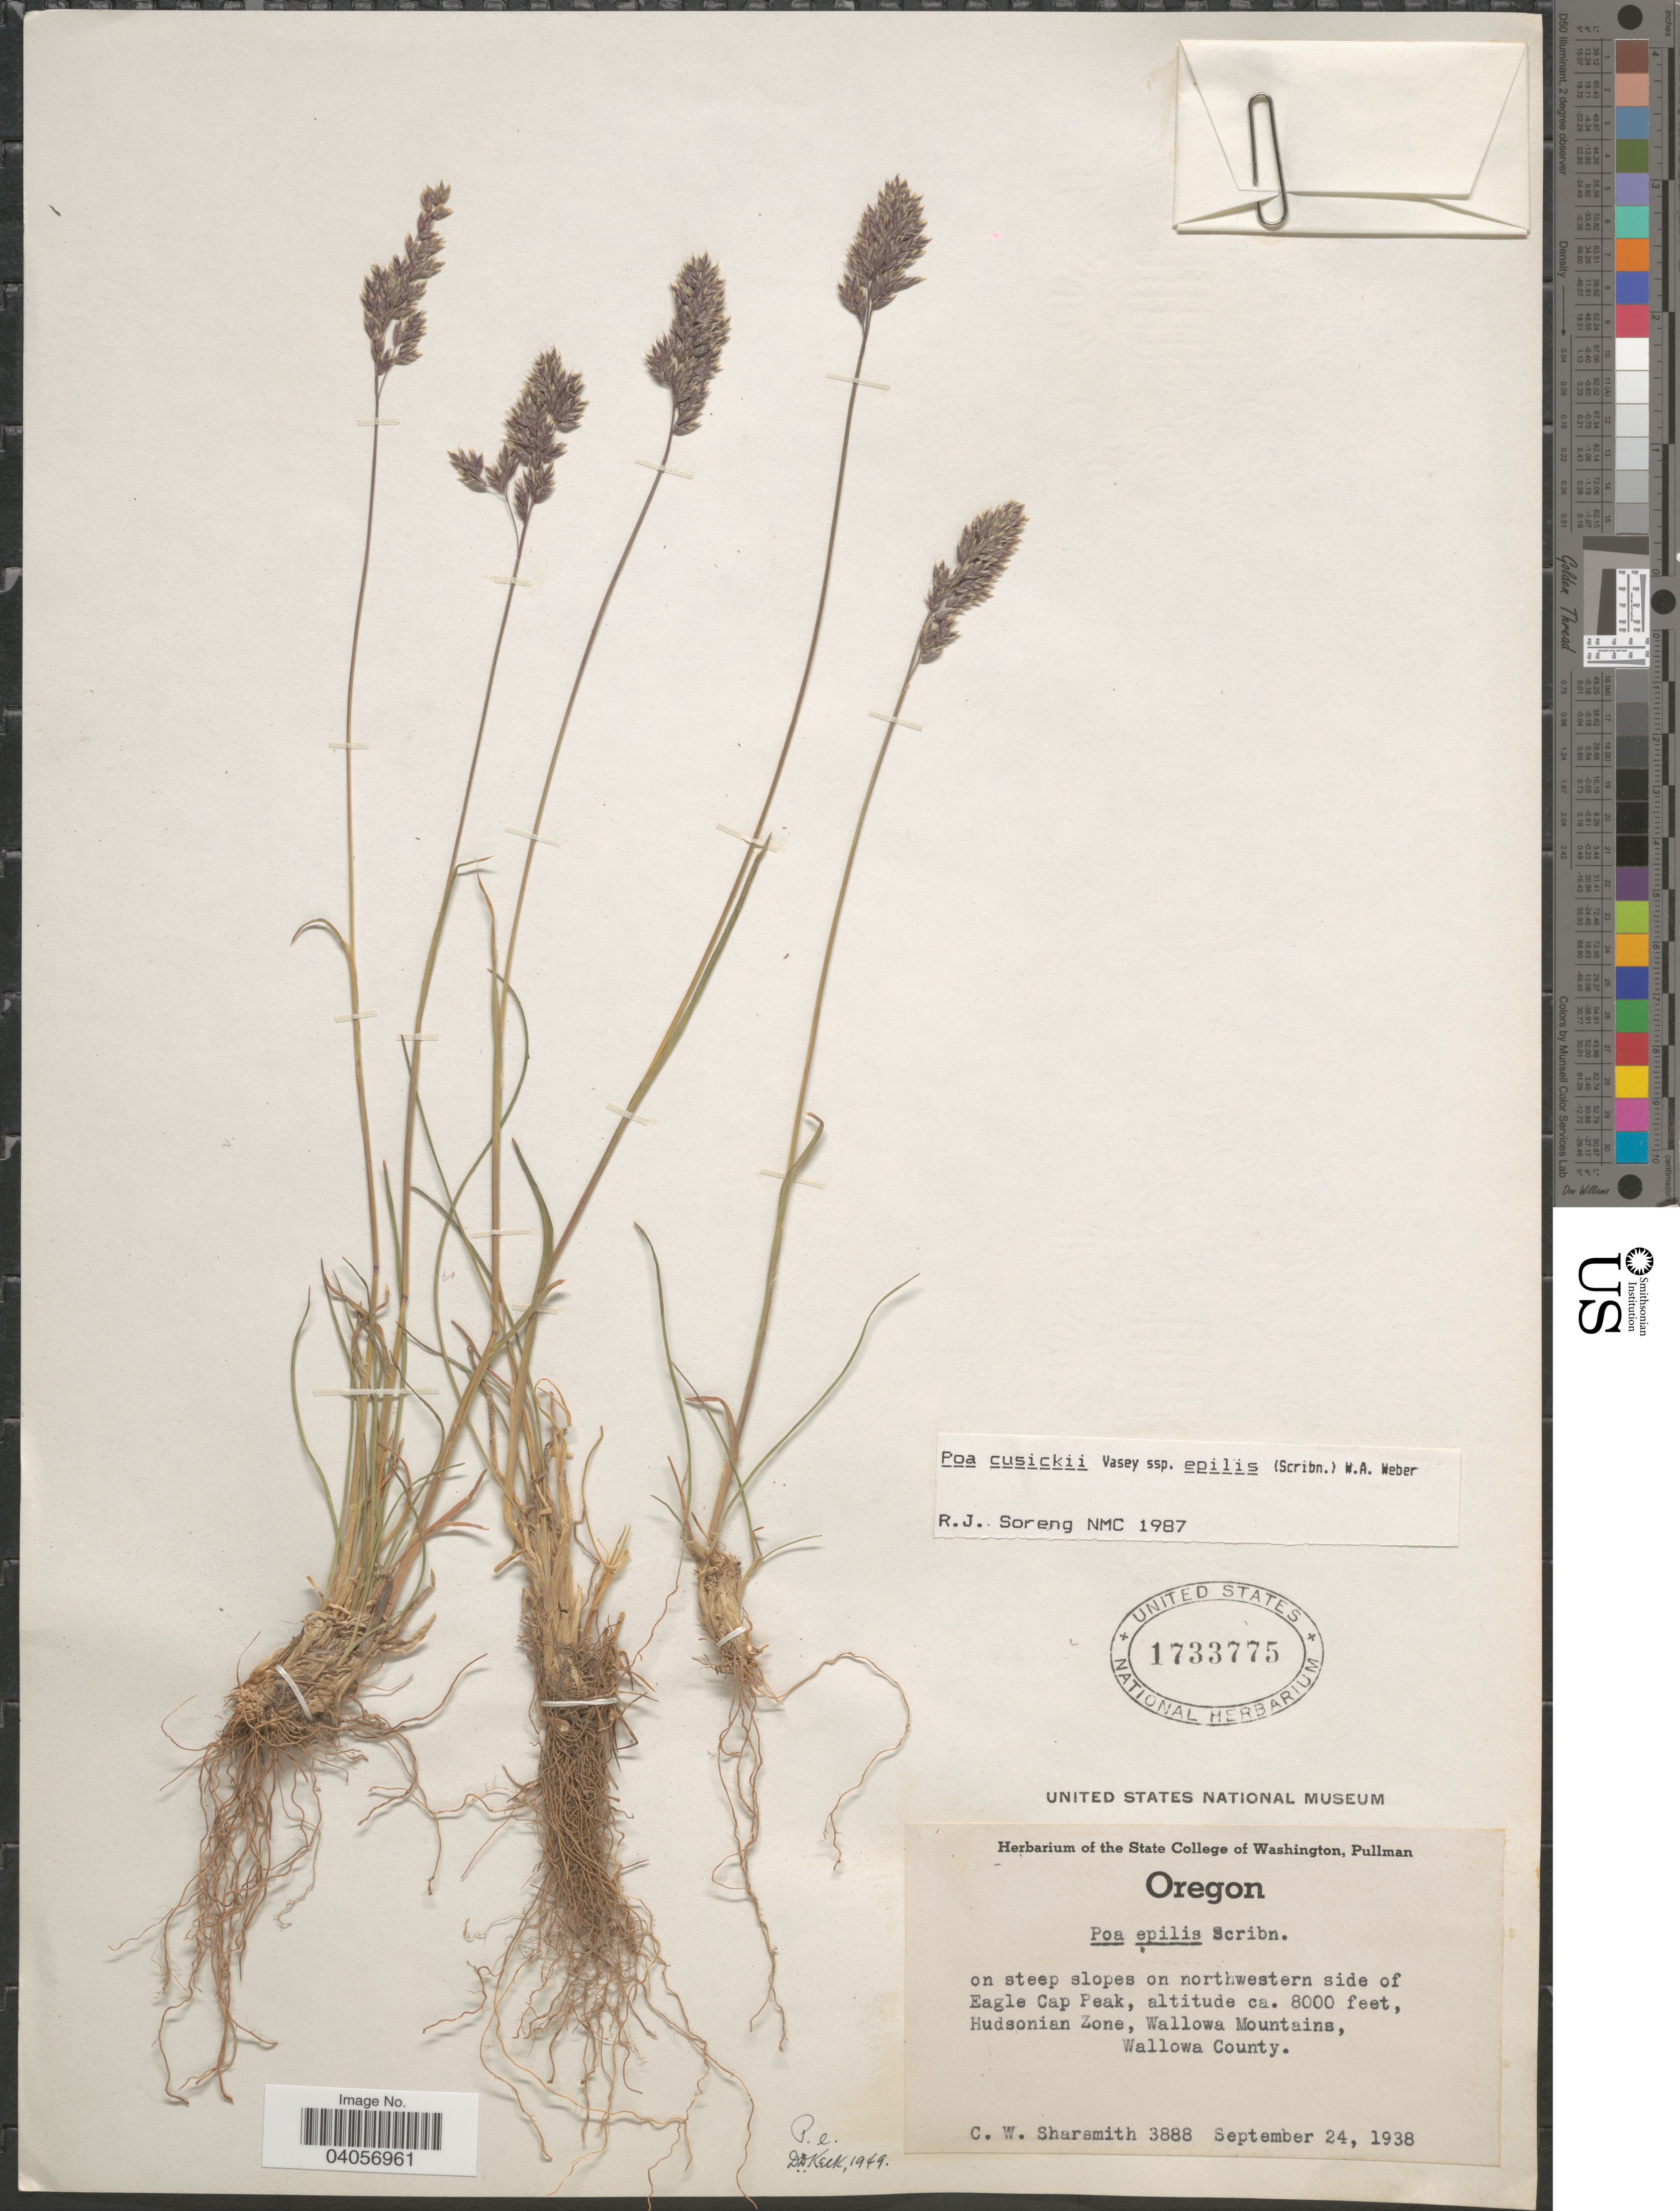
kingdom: Plantae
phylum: Tracheophyta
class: Liliopsida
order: Poales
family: Poaceae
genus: Poa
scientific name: Poa cusickii subsp. epilis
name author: (Scribn.) W.A. Weber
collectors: C. Sharsmith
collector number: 3888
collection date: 1938-09-24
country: United States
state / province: Oregon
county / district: Wallowa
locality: On steep slopes on northwestern side of Eagle Cap Peak, Hudsonian Zone, Wallowa Mountains, Wallowa County.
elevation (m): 2438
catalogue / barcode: US 1733775